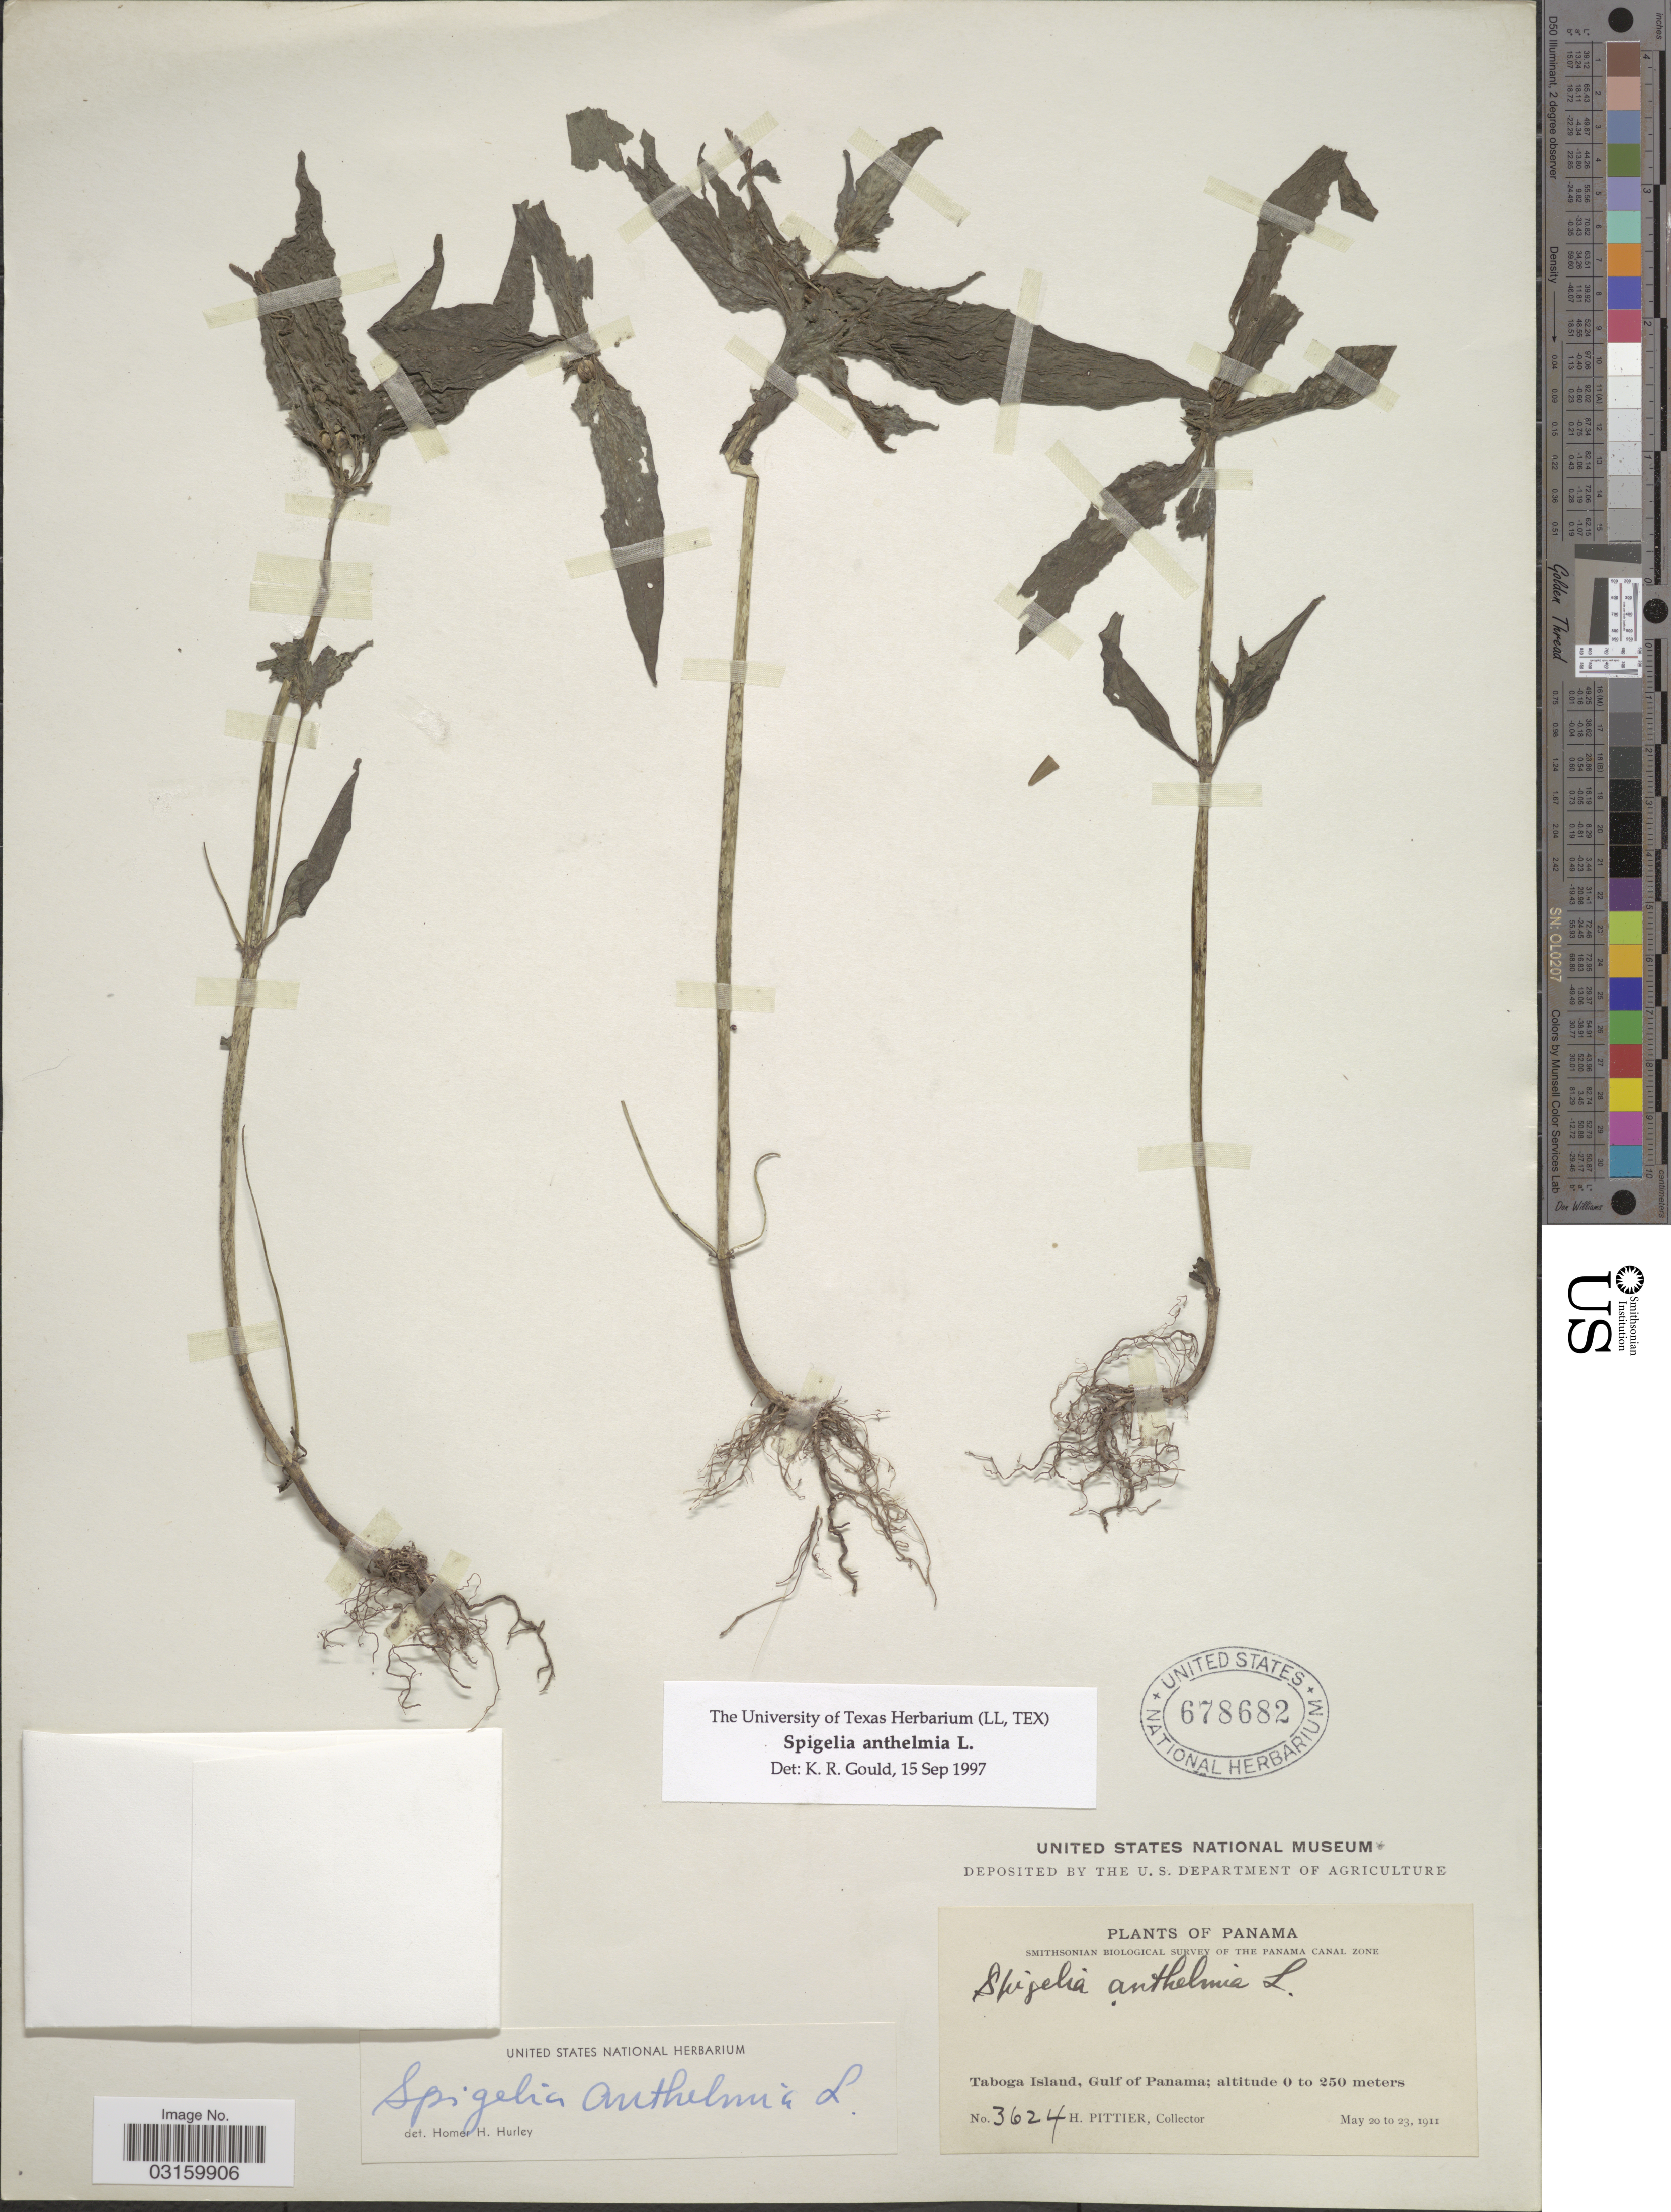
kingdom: Plantae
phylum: Tracheophyta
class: Magnoliopsida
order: Gentianales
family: Loganiaceae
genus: Spigelia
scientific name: Spigelia anthelmia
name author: L.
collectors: H. F. Pittier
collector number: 3624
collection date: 1911-05-20/1911-05-23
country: Panama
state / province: Panamá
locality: Taboga Island, Gulf of Panama.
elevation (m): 0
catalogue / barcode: US 678682